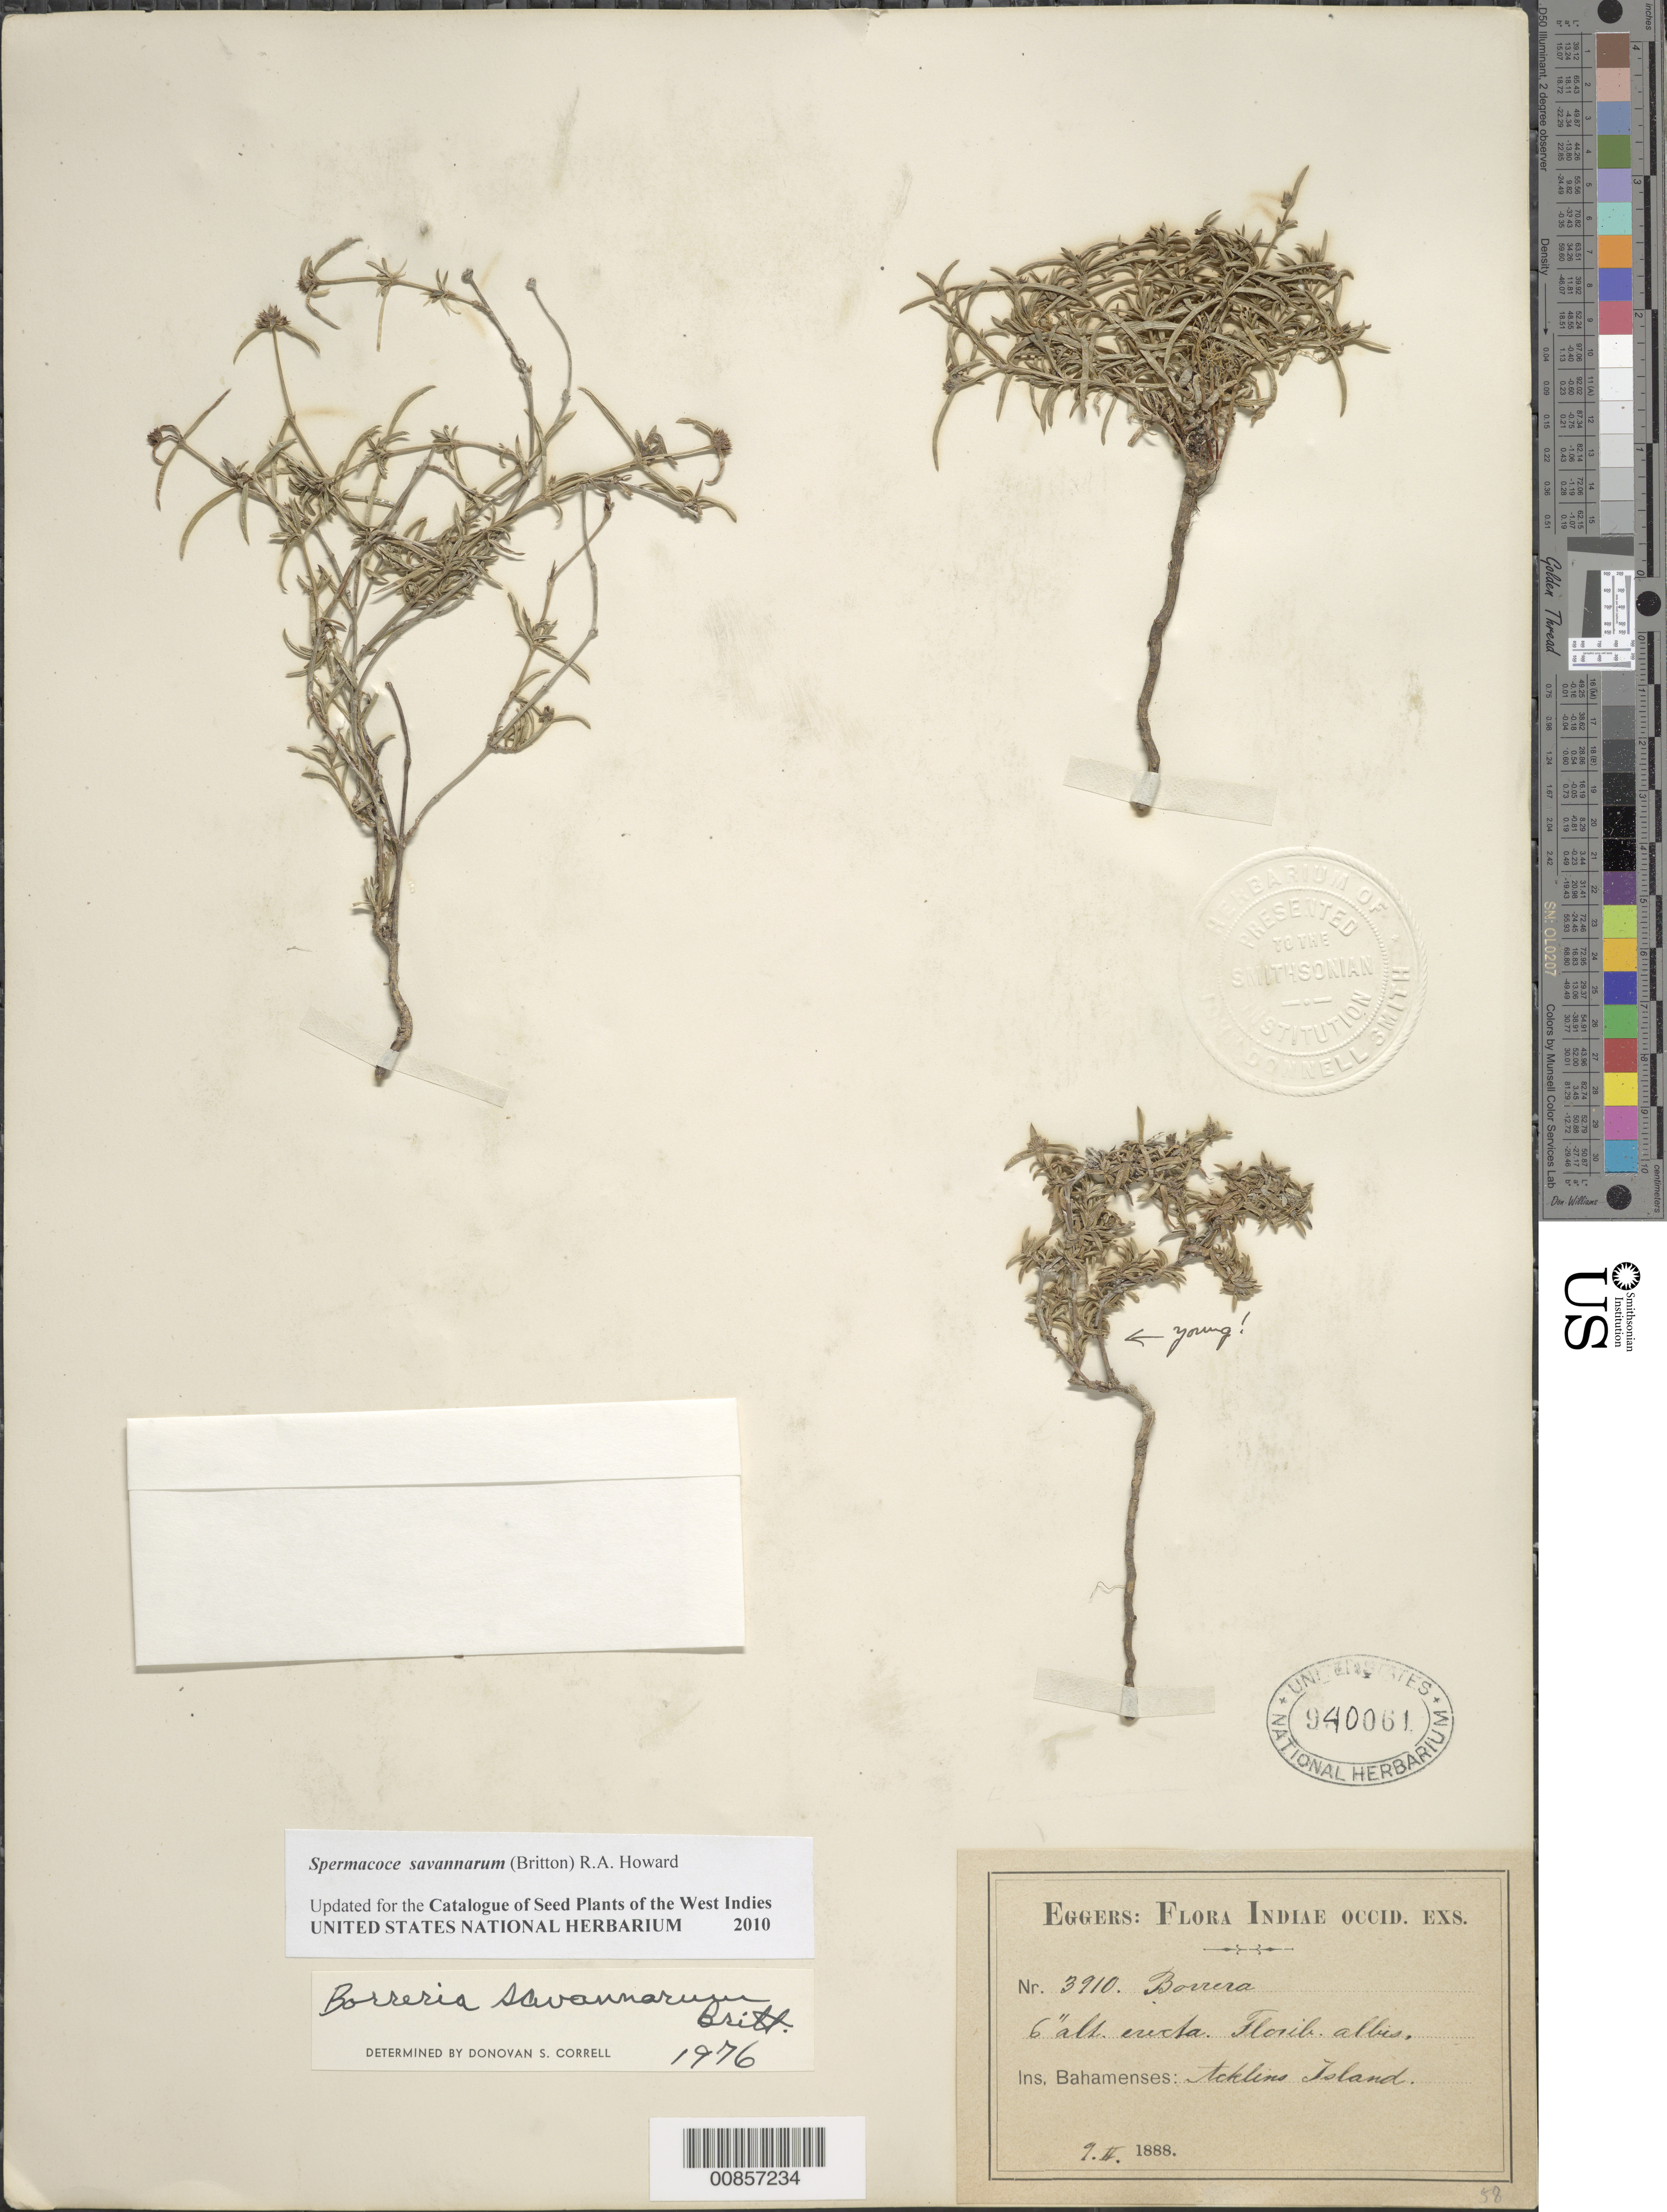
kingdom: Plantae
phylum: Tracheophyta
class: Magnoliopsida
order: Gentianales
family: Rubiaceae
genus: Spermacoce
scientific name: Spermacoce savannarum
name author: (Britton) R.A. Howard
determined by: Correll, D. S.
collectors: H. F. A. von Eggers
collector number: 3910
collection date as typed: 09 Feb 1888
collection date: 1888-02-09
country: Bahamas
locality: Teklins (sp?) sland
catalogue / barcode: US 940061